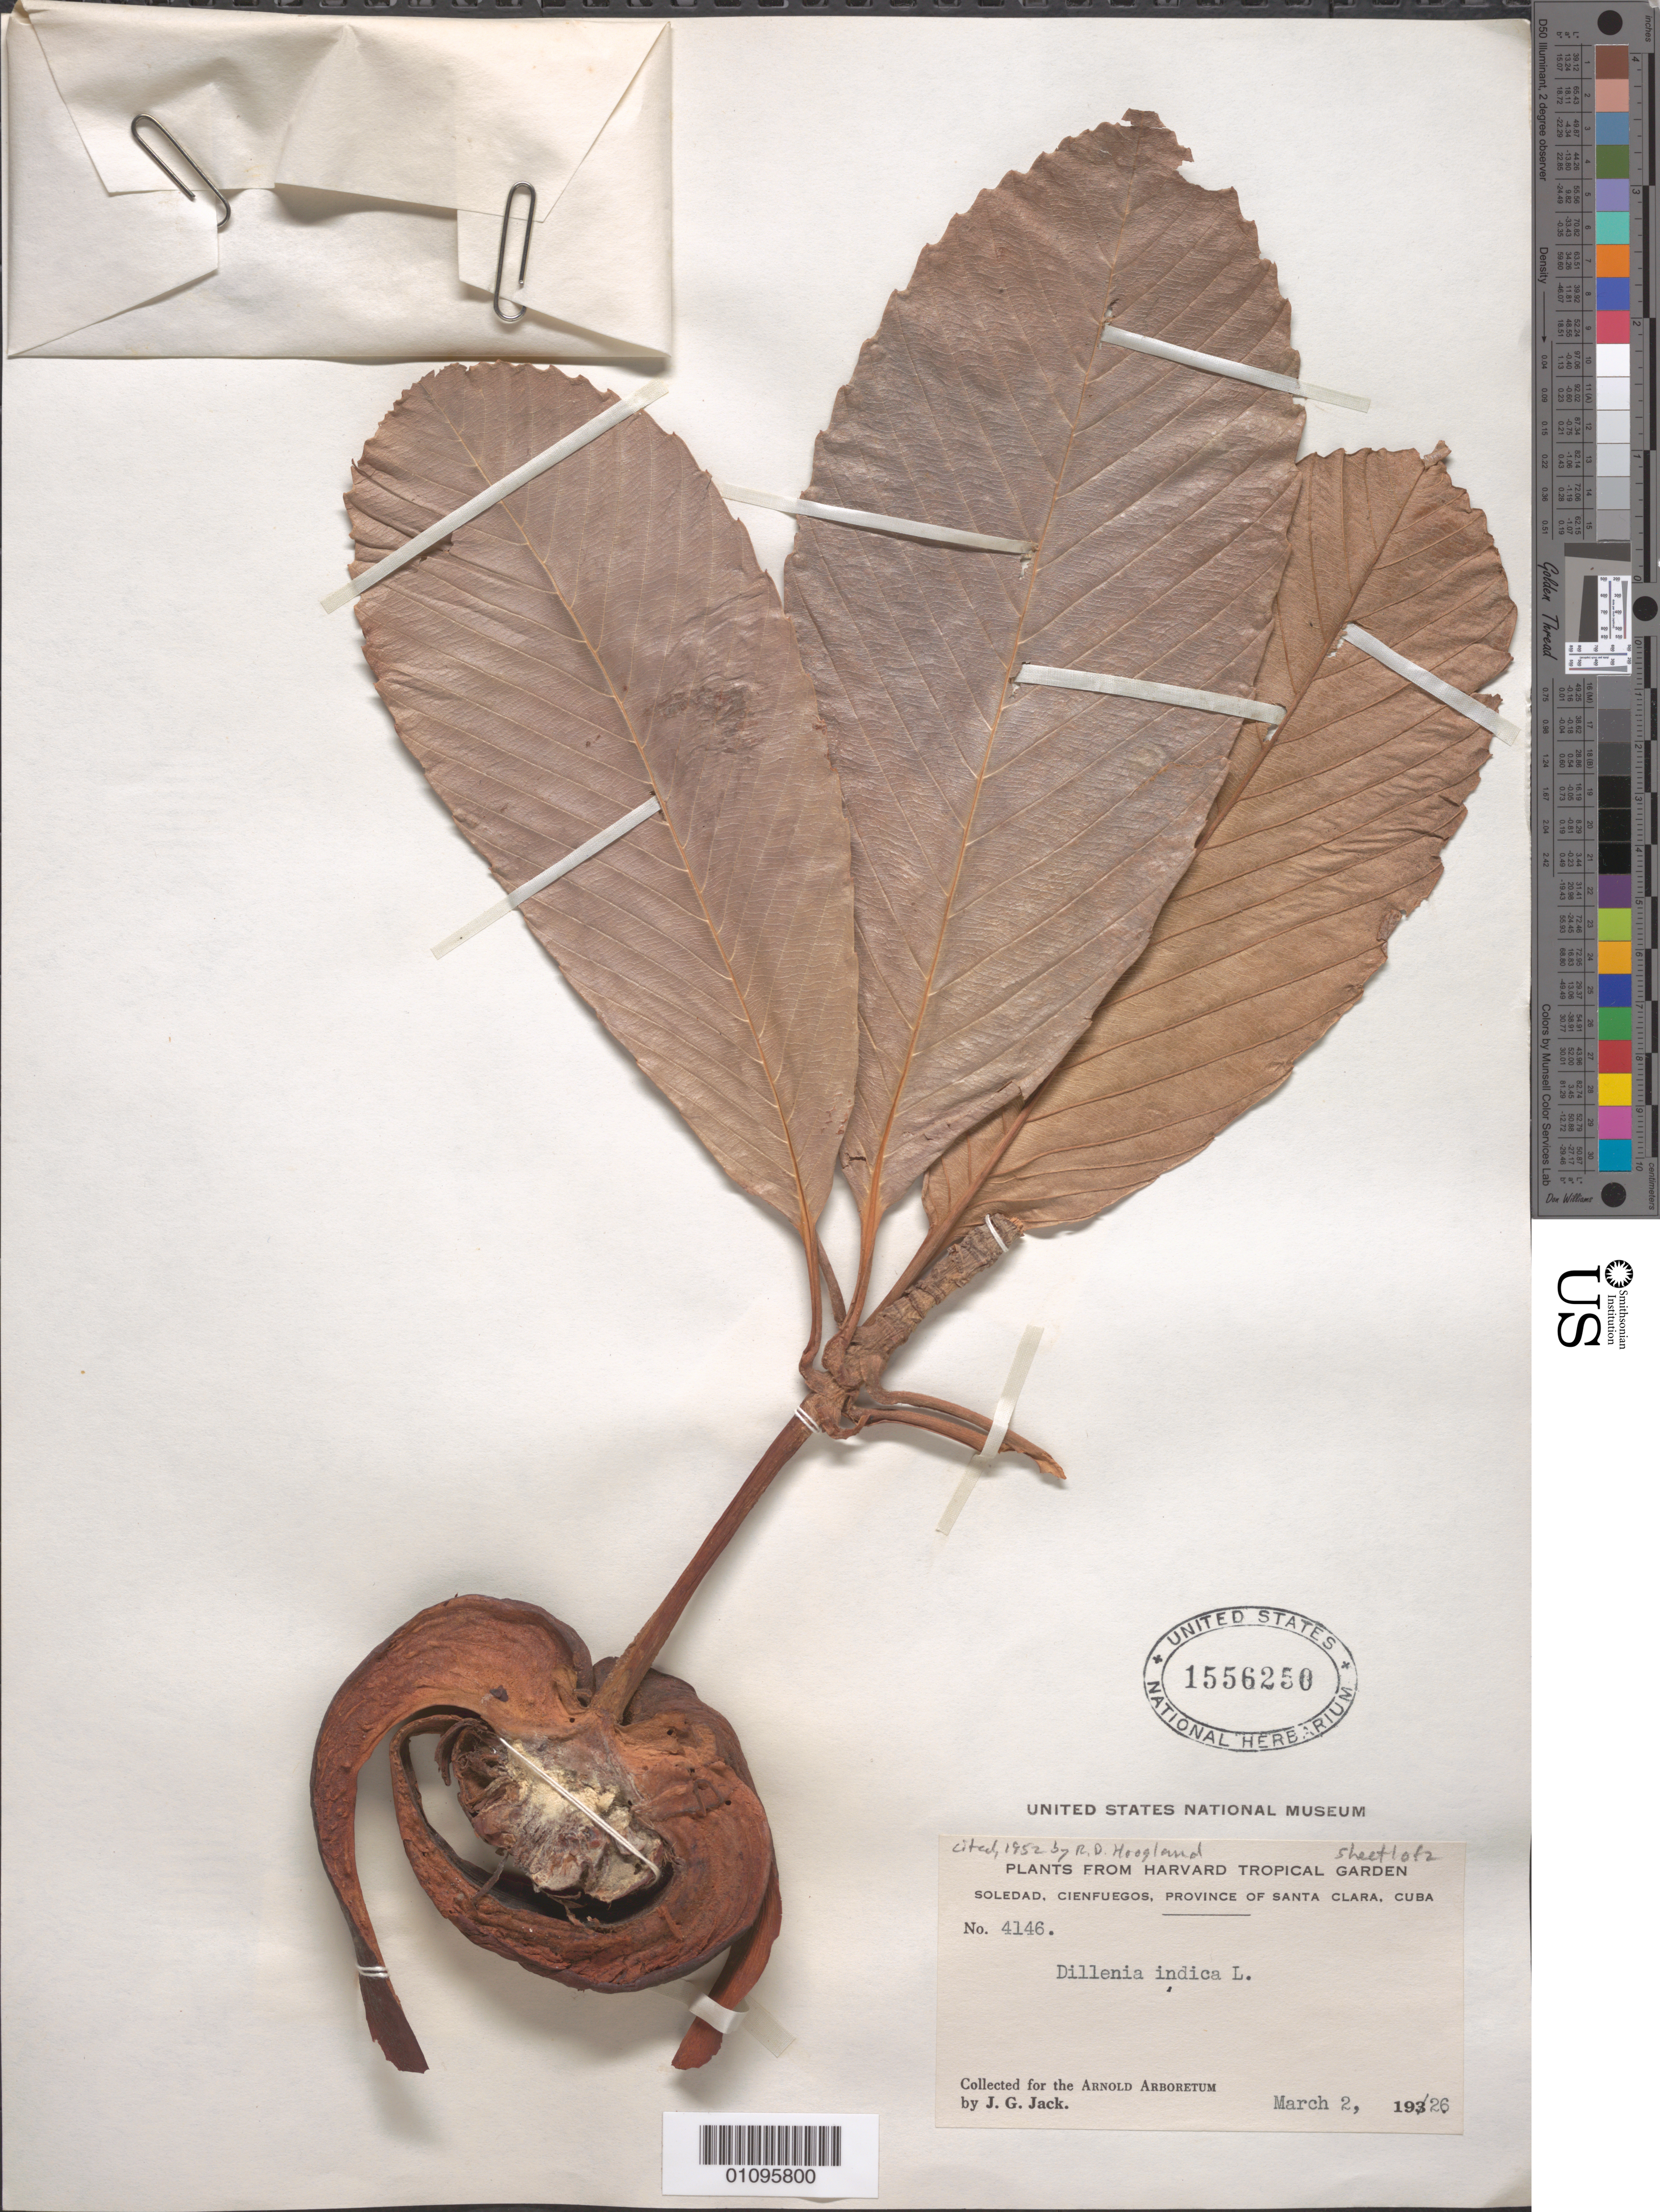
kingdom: Plantae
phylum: Tracheophyta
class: Magnoliopsida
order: Dilleniales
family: Dilleniaceae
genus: Dillenia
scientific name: Dillenia indica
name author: L.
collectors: J. G. Jack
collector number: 4146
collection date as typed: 02 Mar 1926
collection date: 1926-03-02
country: Cuba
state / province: Cienfuegos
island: Cuba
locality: Soledad, Cienfuegos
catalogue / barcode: US 1556250